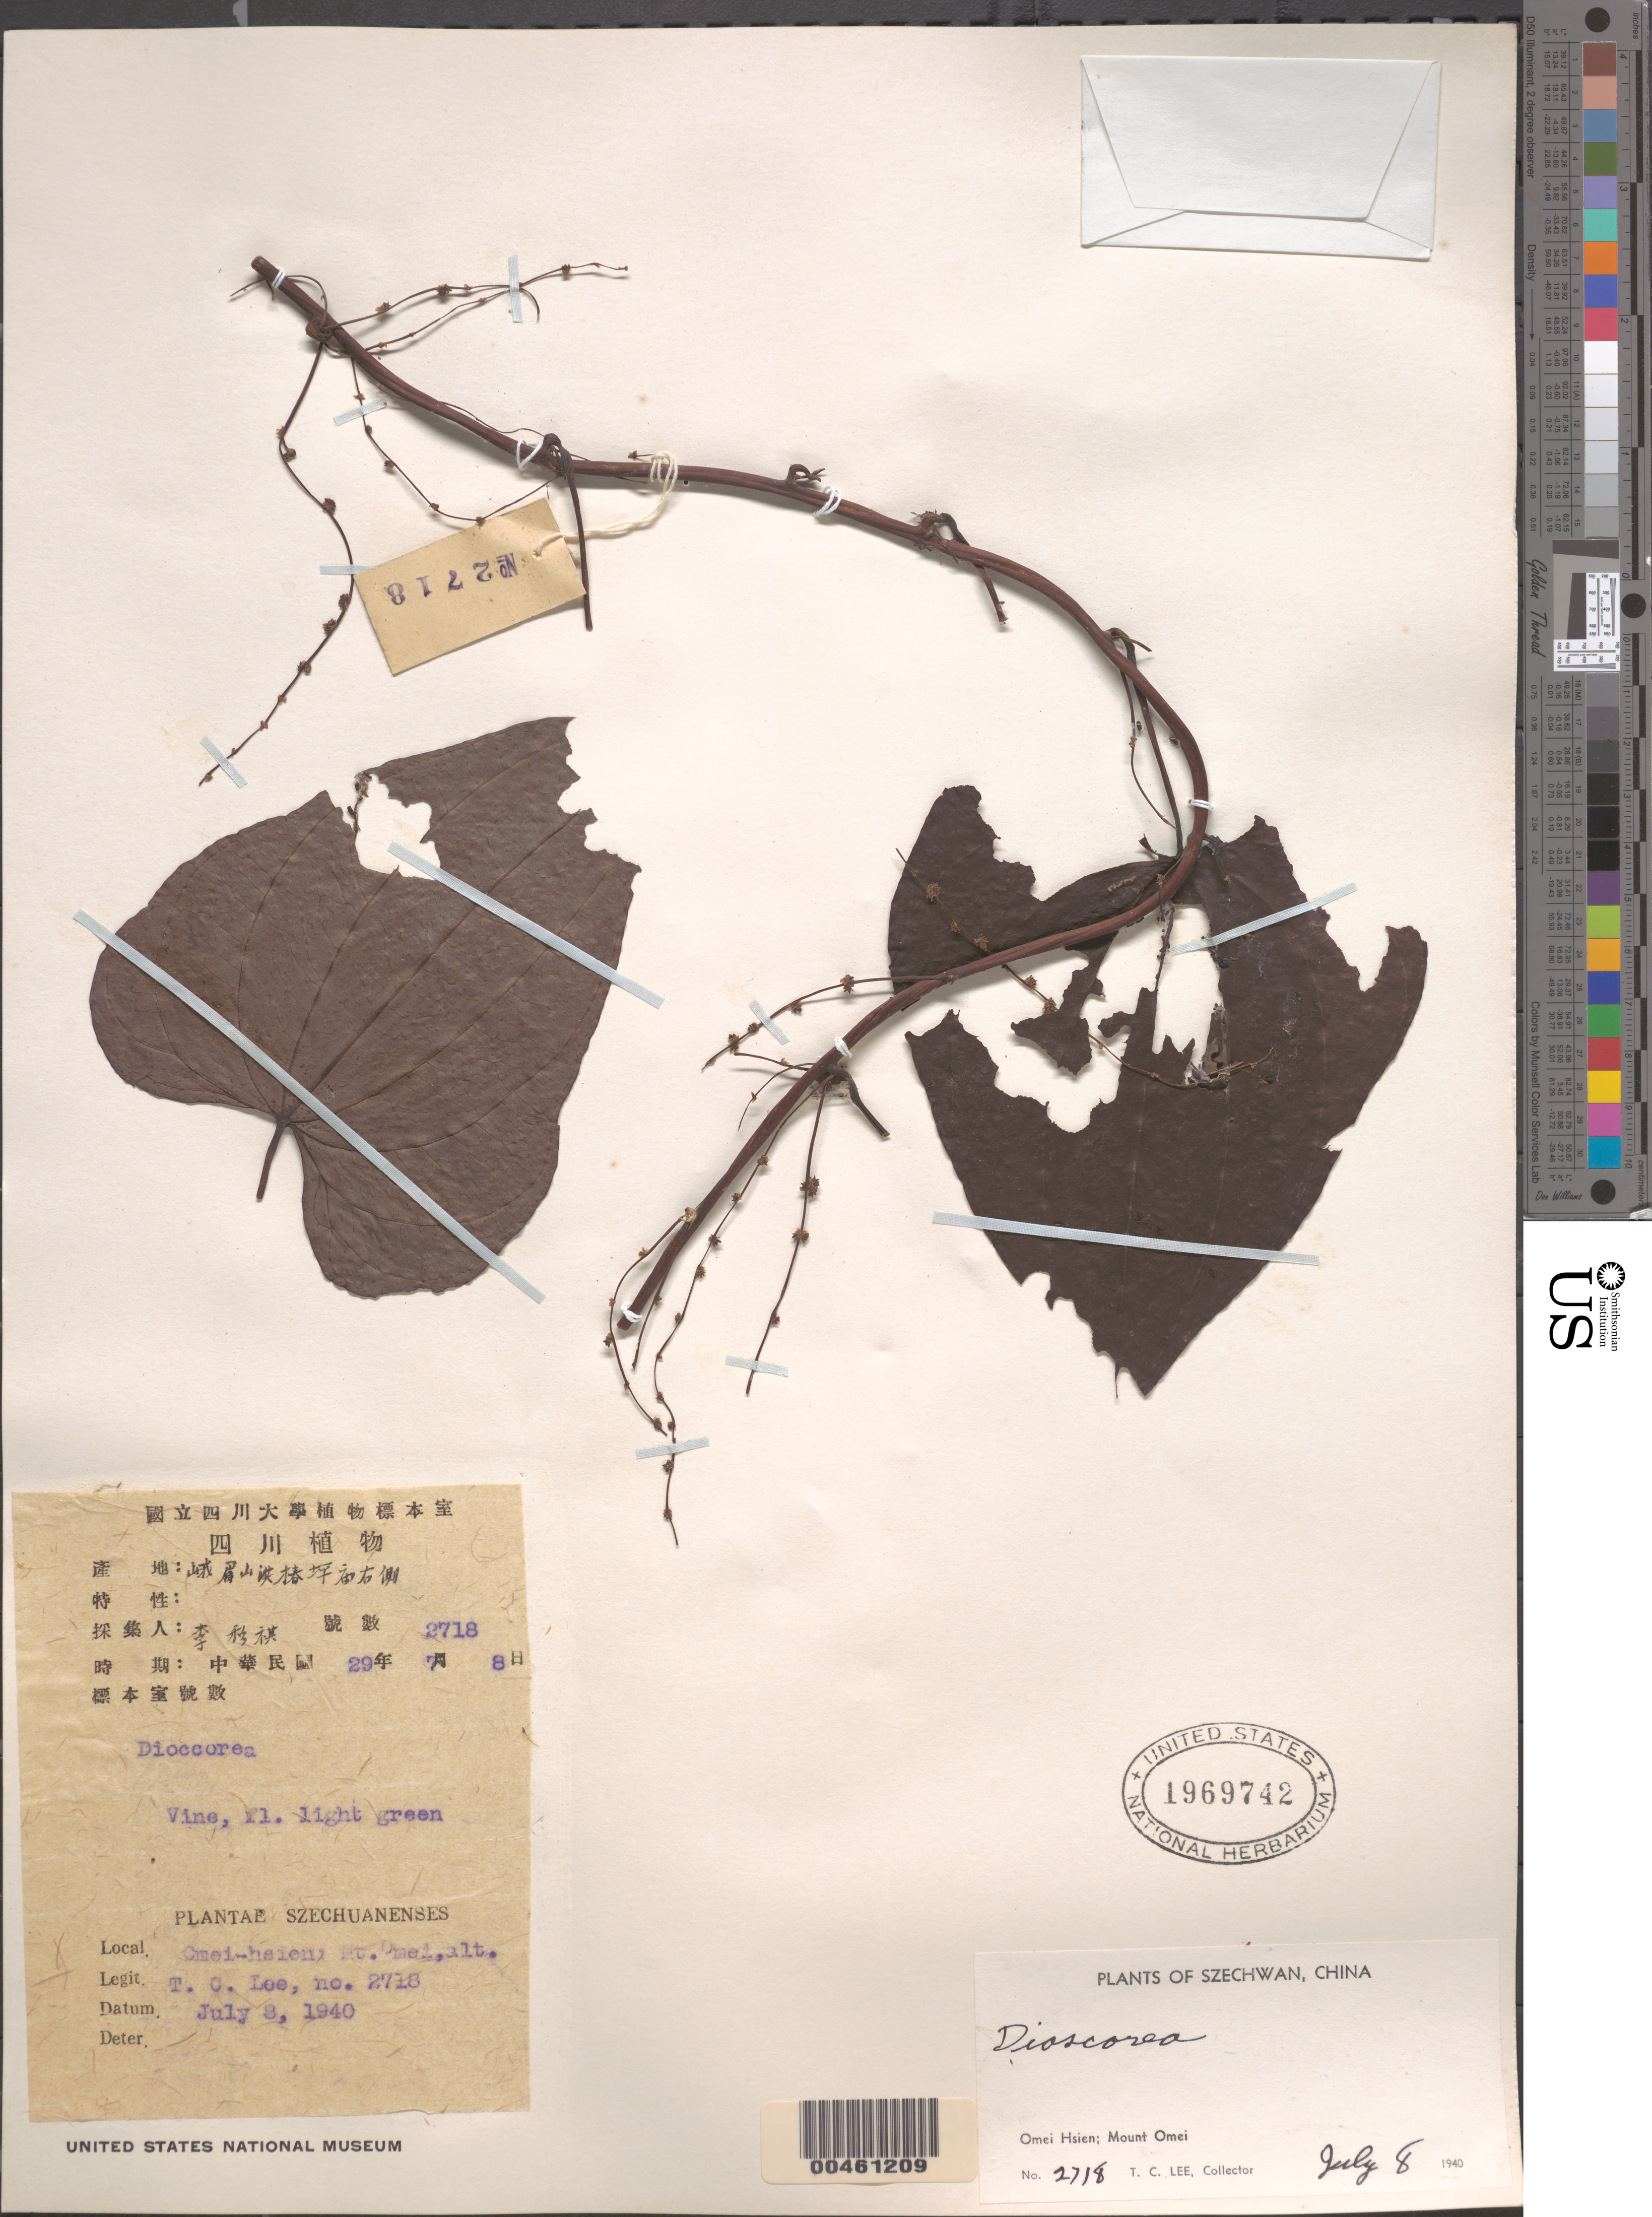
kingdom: Plantae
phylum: Tracheophyta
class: Liliopsida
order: Dioscoreales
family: Dioscoreaceae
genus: Dioscorea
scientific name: Dioscorea sp.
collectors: T. Lee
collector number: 2718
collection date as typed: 08 Jul 1940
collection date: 1940-07-08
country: China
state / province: Sichuan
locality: Mount Omei, O-mei Hsien (district) or Emei Xian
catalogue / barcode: US 1969742